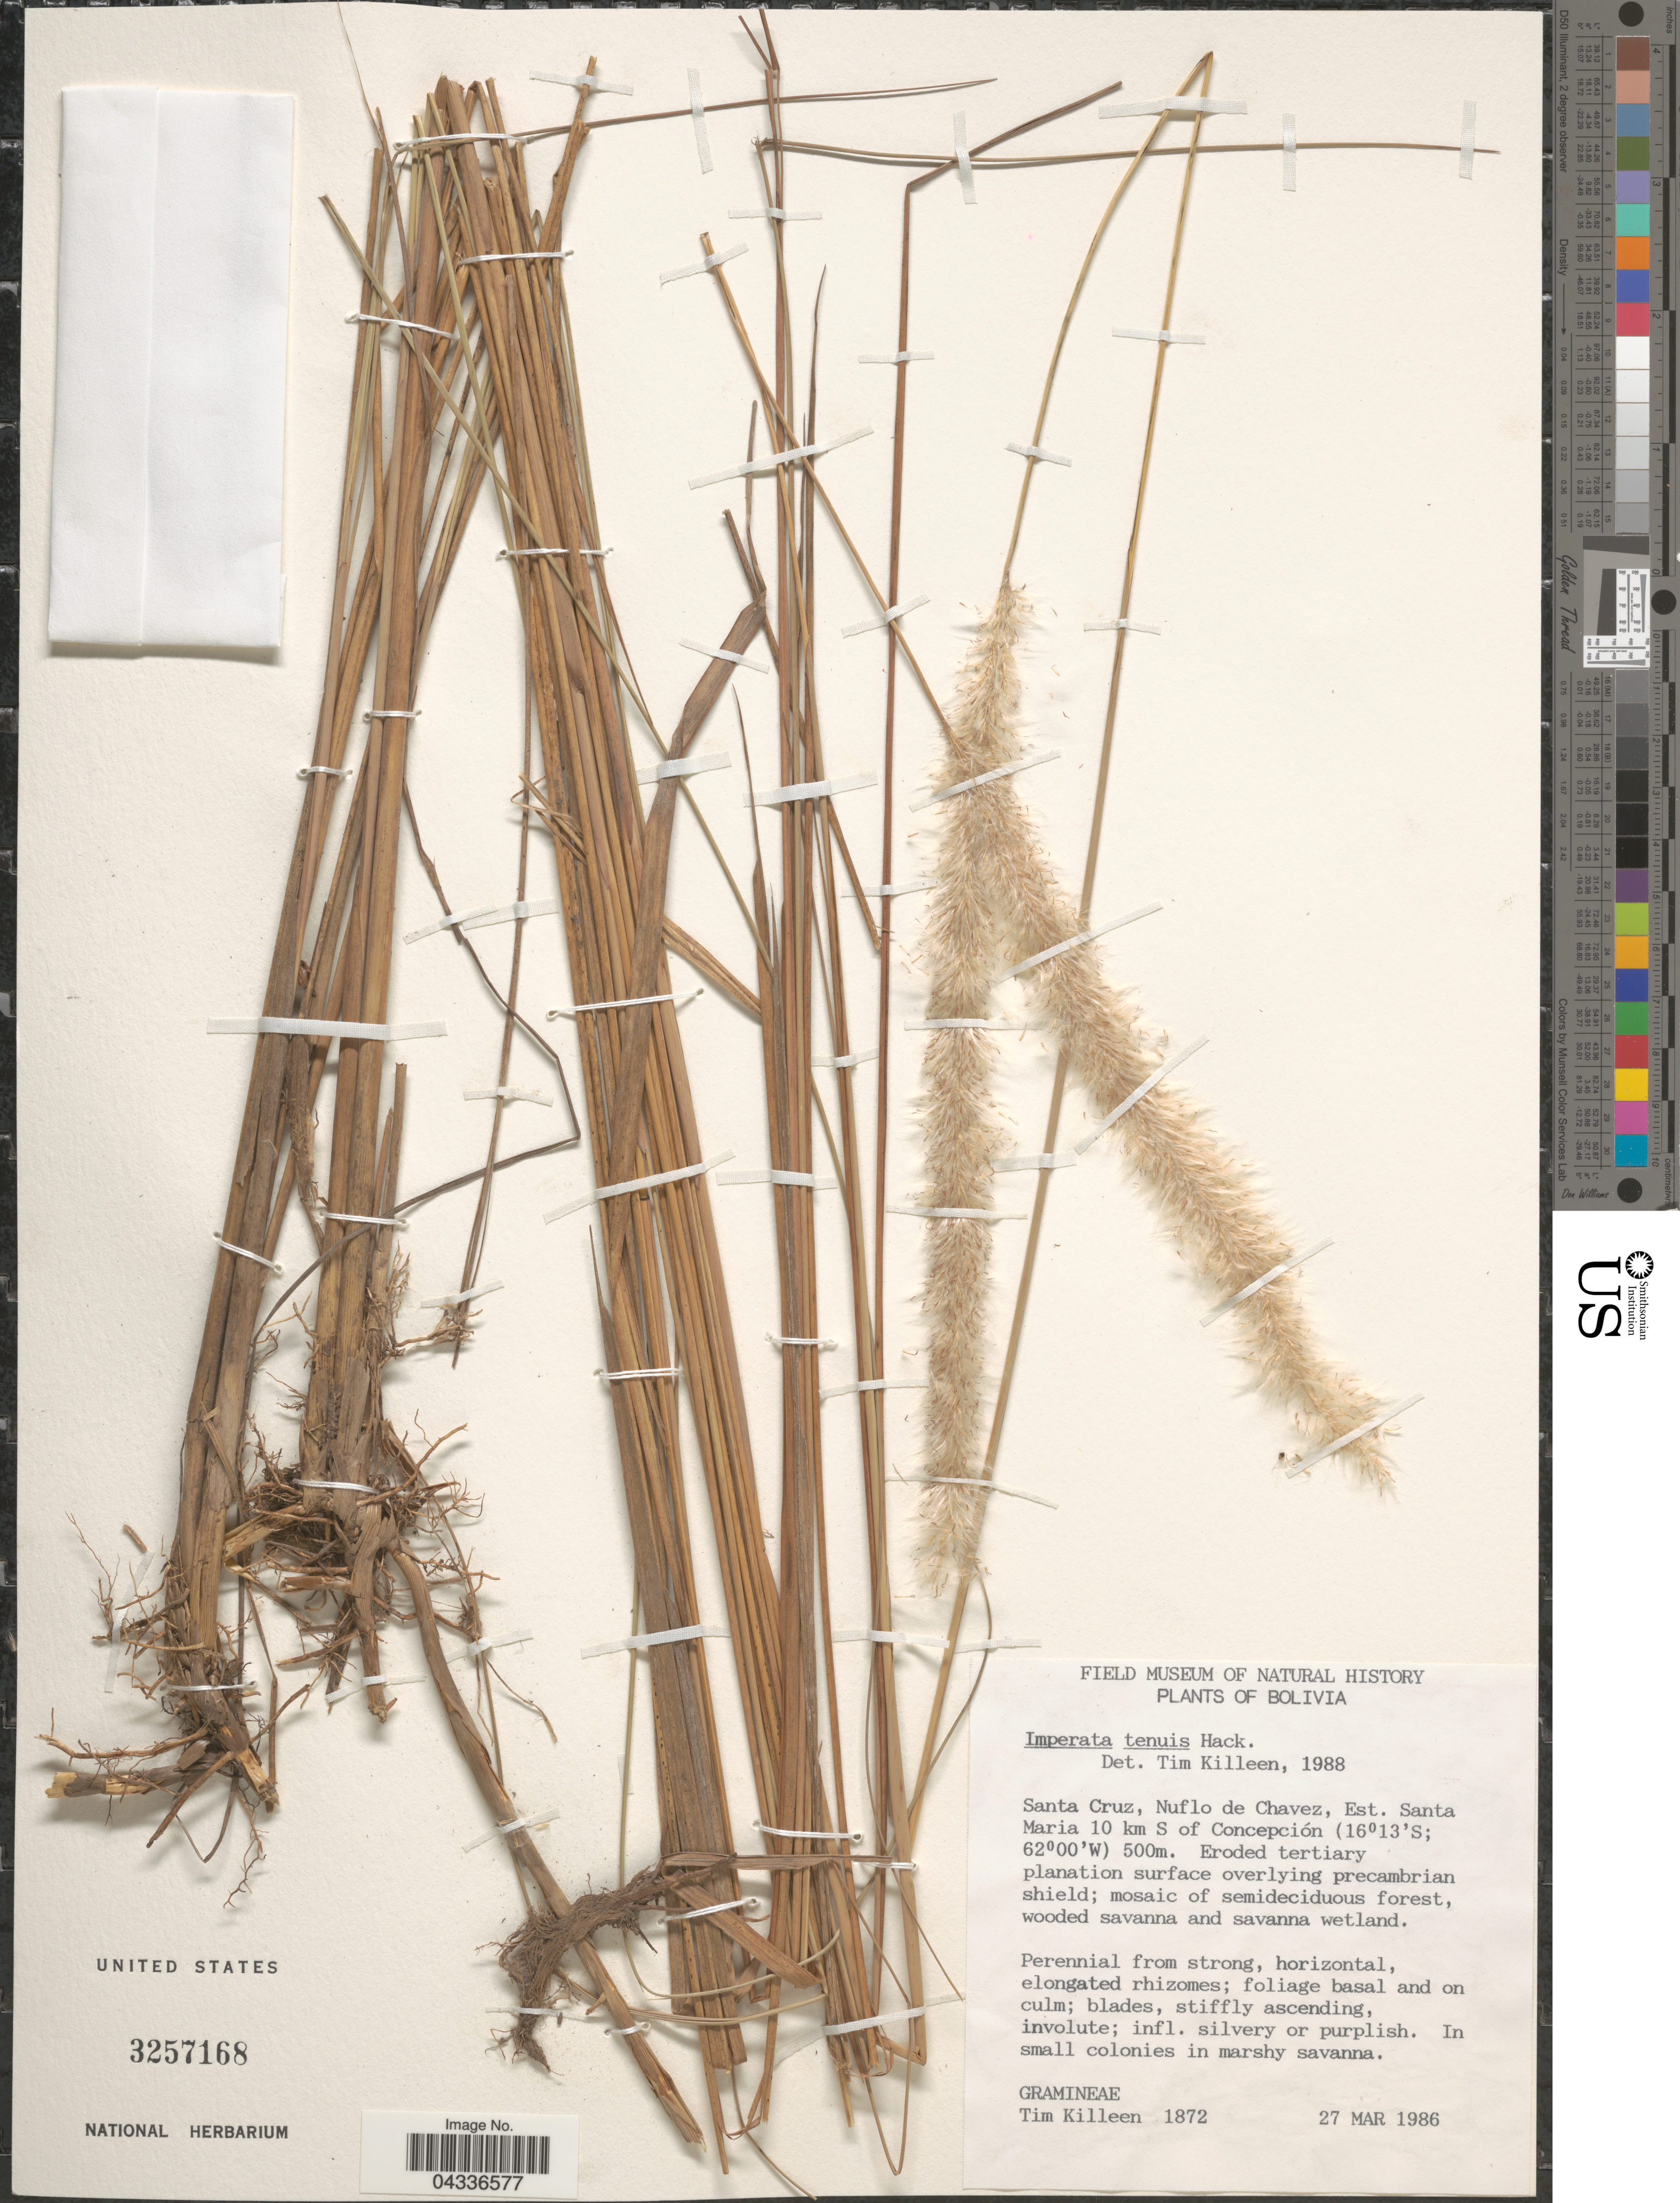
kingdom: Plantae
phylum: Tracheophyta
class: Liliopsida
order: Poales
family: Poaceae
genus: Imperata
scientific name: Imperata tenuis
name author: Hack.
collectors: T. J. Killeen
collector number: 1872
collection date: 1986-03-27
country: Bolivia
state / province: Santa Cruz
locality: Nuflo de Chavez, Est. Santa Maria 10 km S of Concepción.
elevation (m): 500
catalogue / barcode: US 3257168